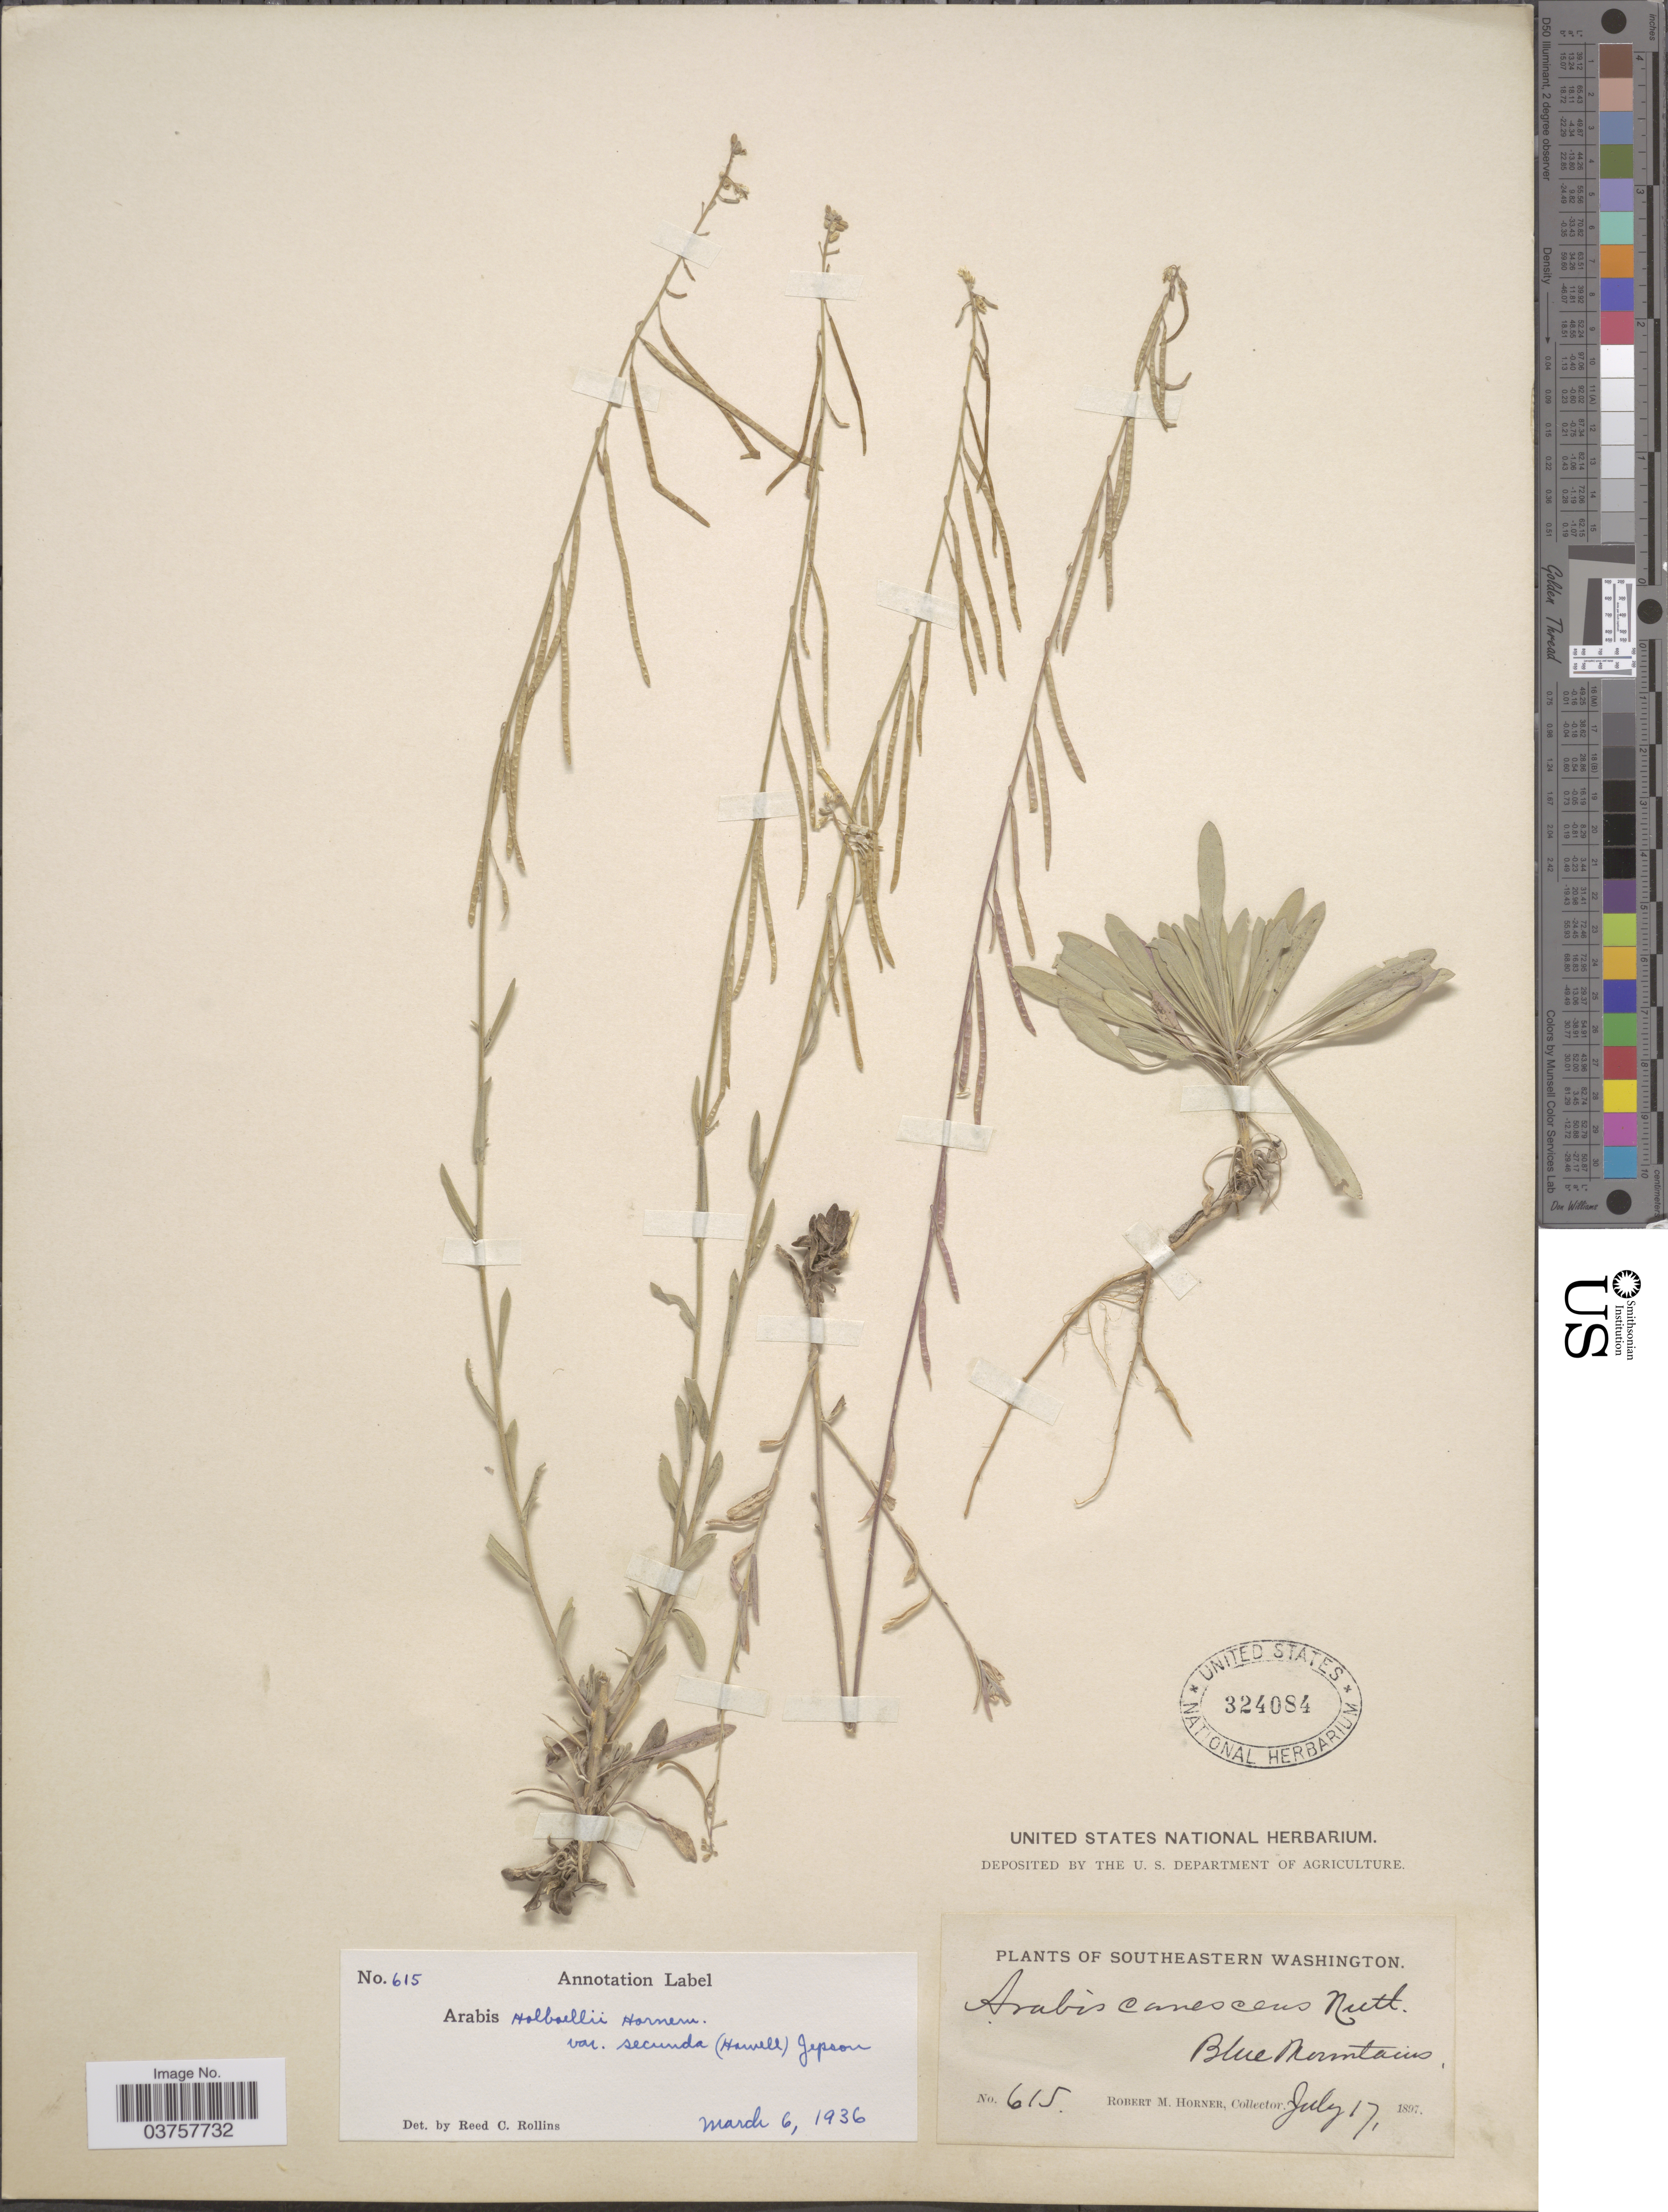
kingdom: Plantae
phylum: Tracheophyta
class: Magnoliopsida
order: Brassicales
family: Brassicaceae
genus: Arabis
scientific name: Arabis holboellii var. retrofracta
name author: Rydb.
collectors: R. Horner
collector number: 615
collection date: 1897-07-17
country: United States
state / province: Washington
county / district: Clallam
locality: Southeastern Washington. Blue Mountains.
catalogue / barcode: US 324084